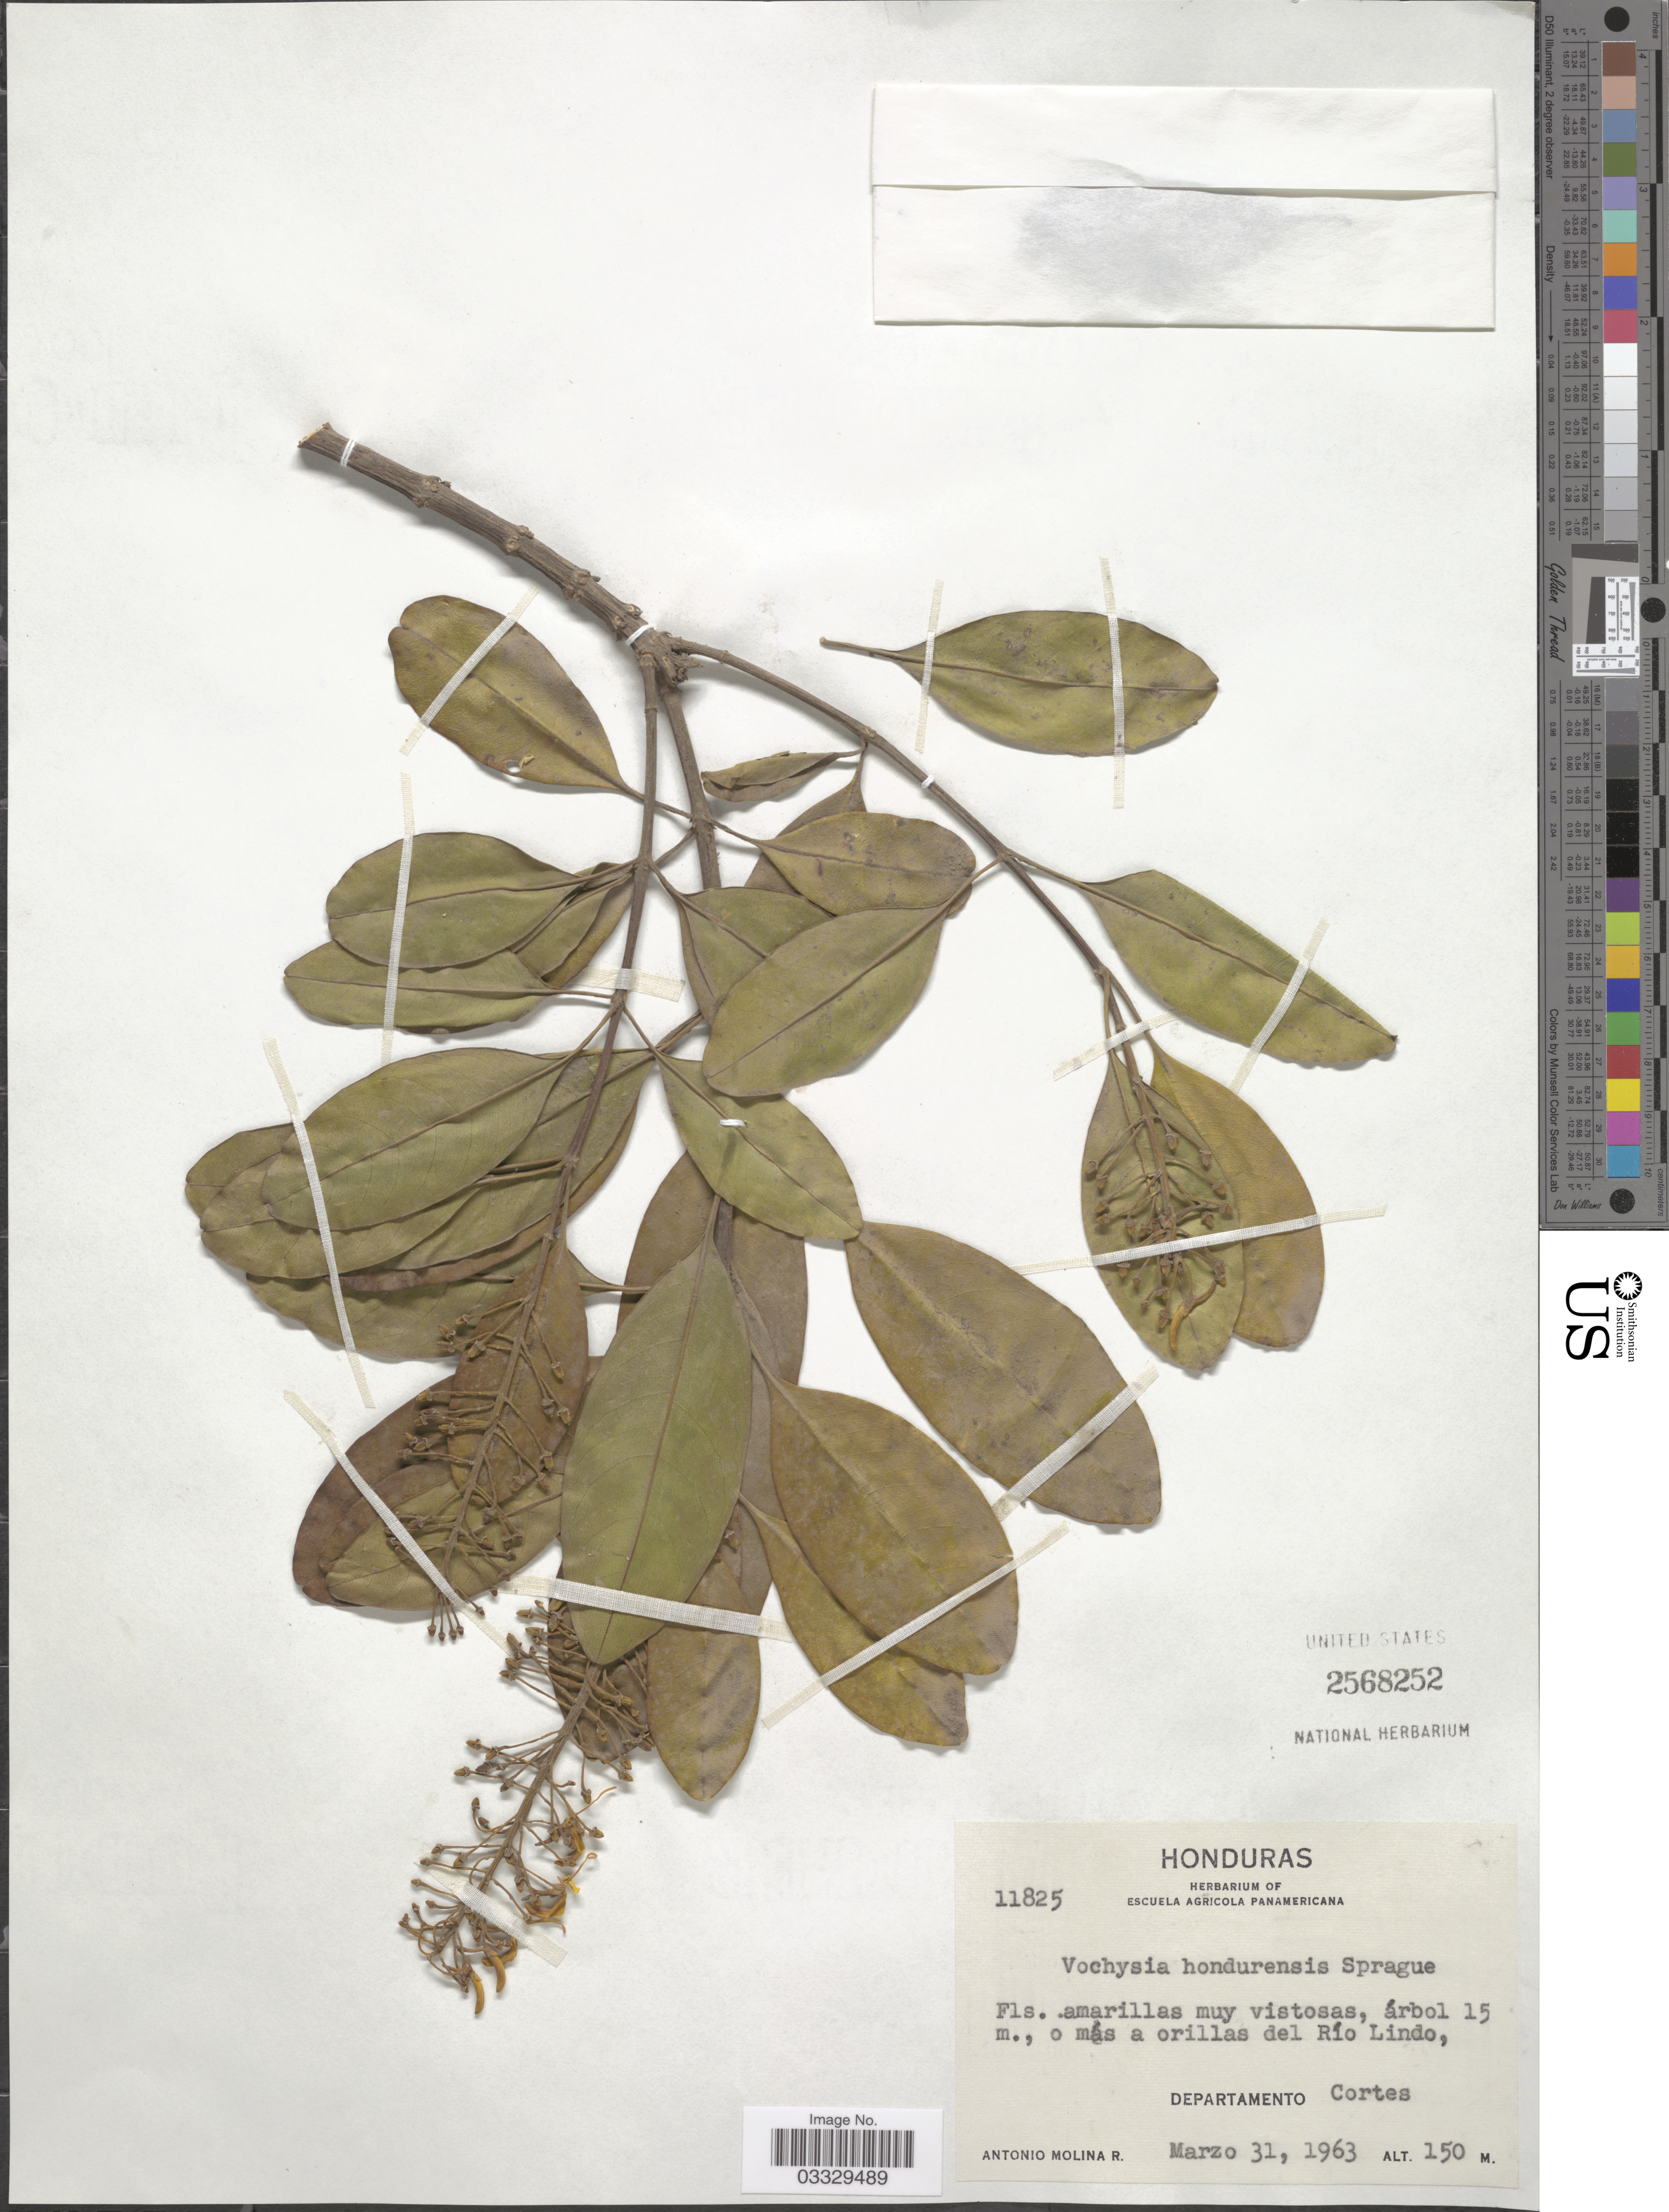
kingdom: Plantae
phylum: Tracheophyta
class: Magnoliopsida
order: Myrtales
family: Vochysiaceae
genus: Vochysia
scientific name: Vochysia hondurensis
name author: Sprague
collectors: A. Molina R.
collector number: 11825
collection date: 1963-03-31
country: Honduras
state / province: Cortés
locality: O más a orillas del Río Lindo, Departamento Cortes.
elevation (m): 150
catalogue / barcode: US 2568252